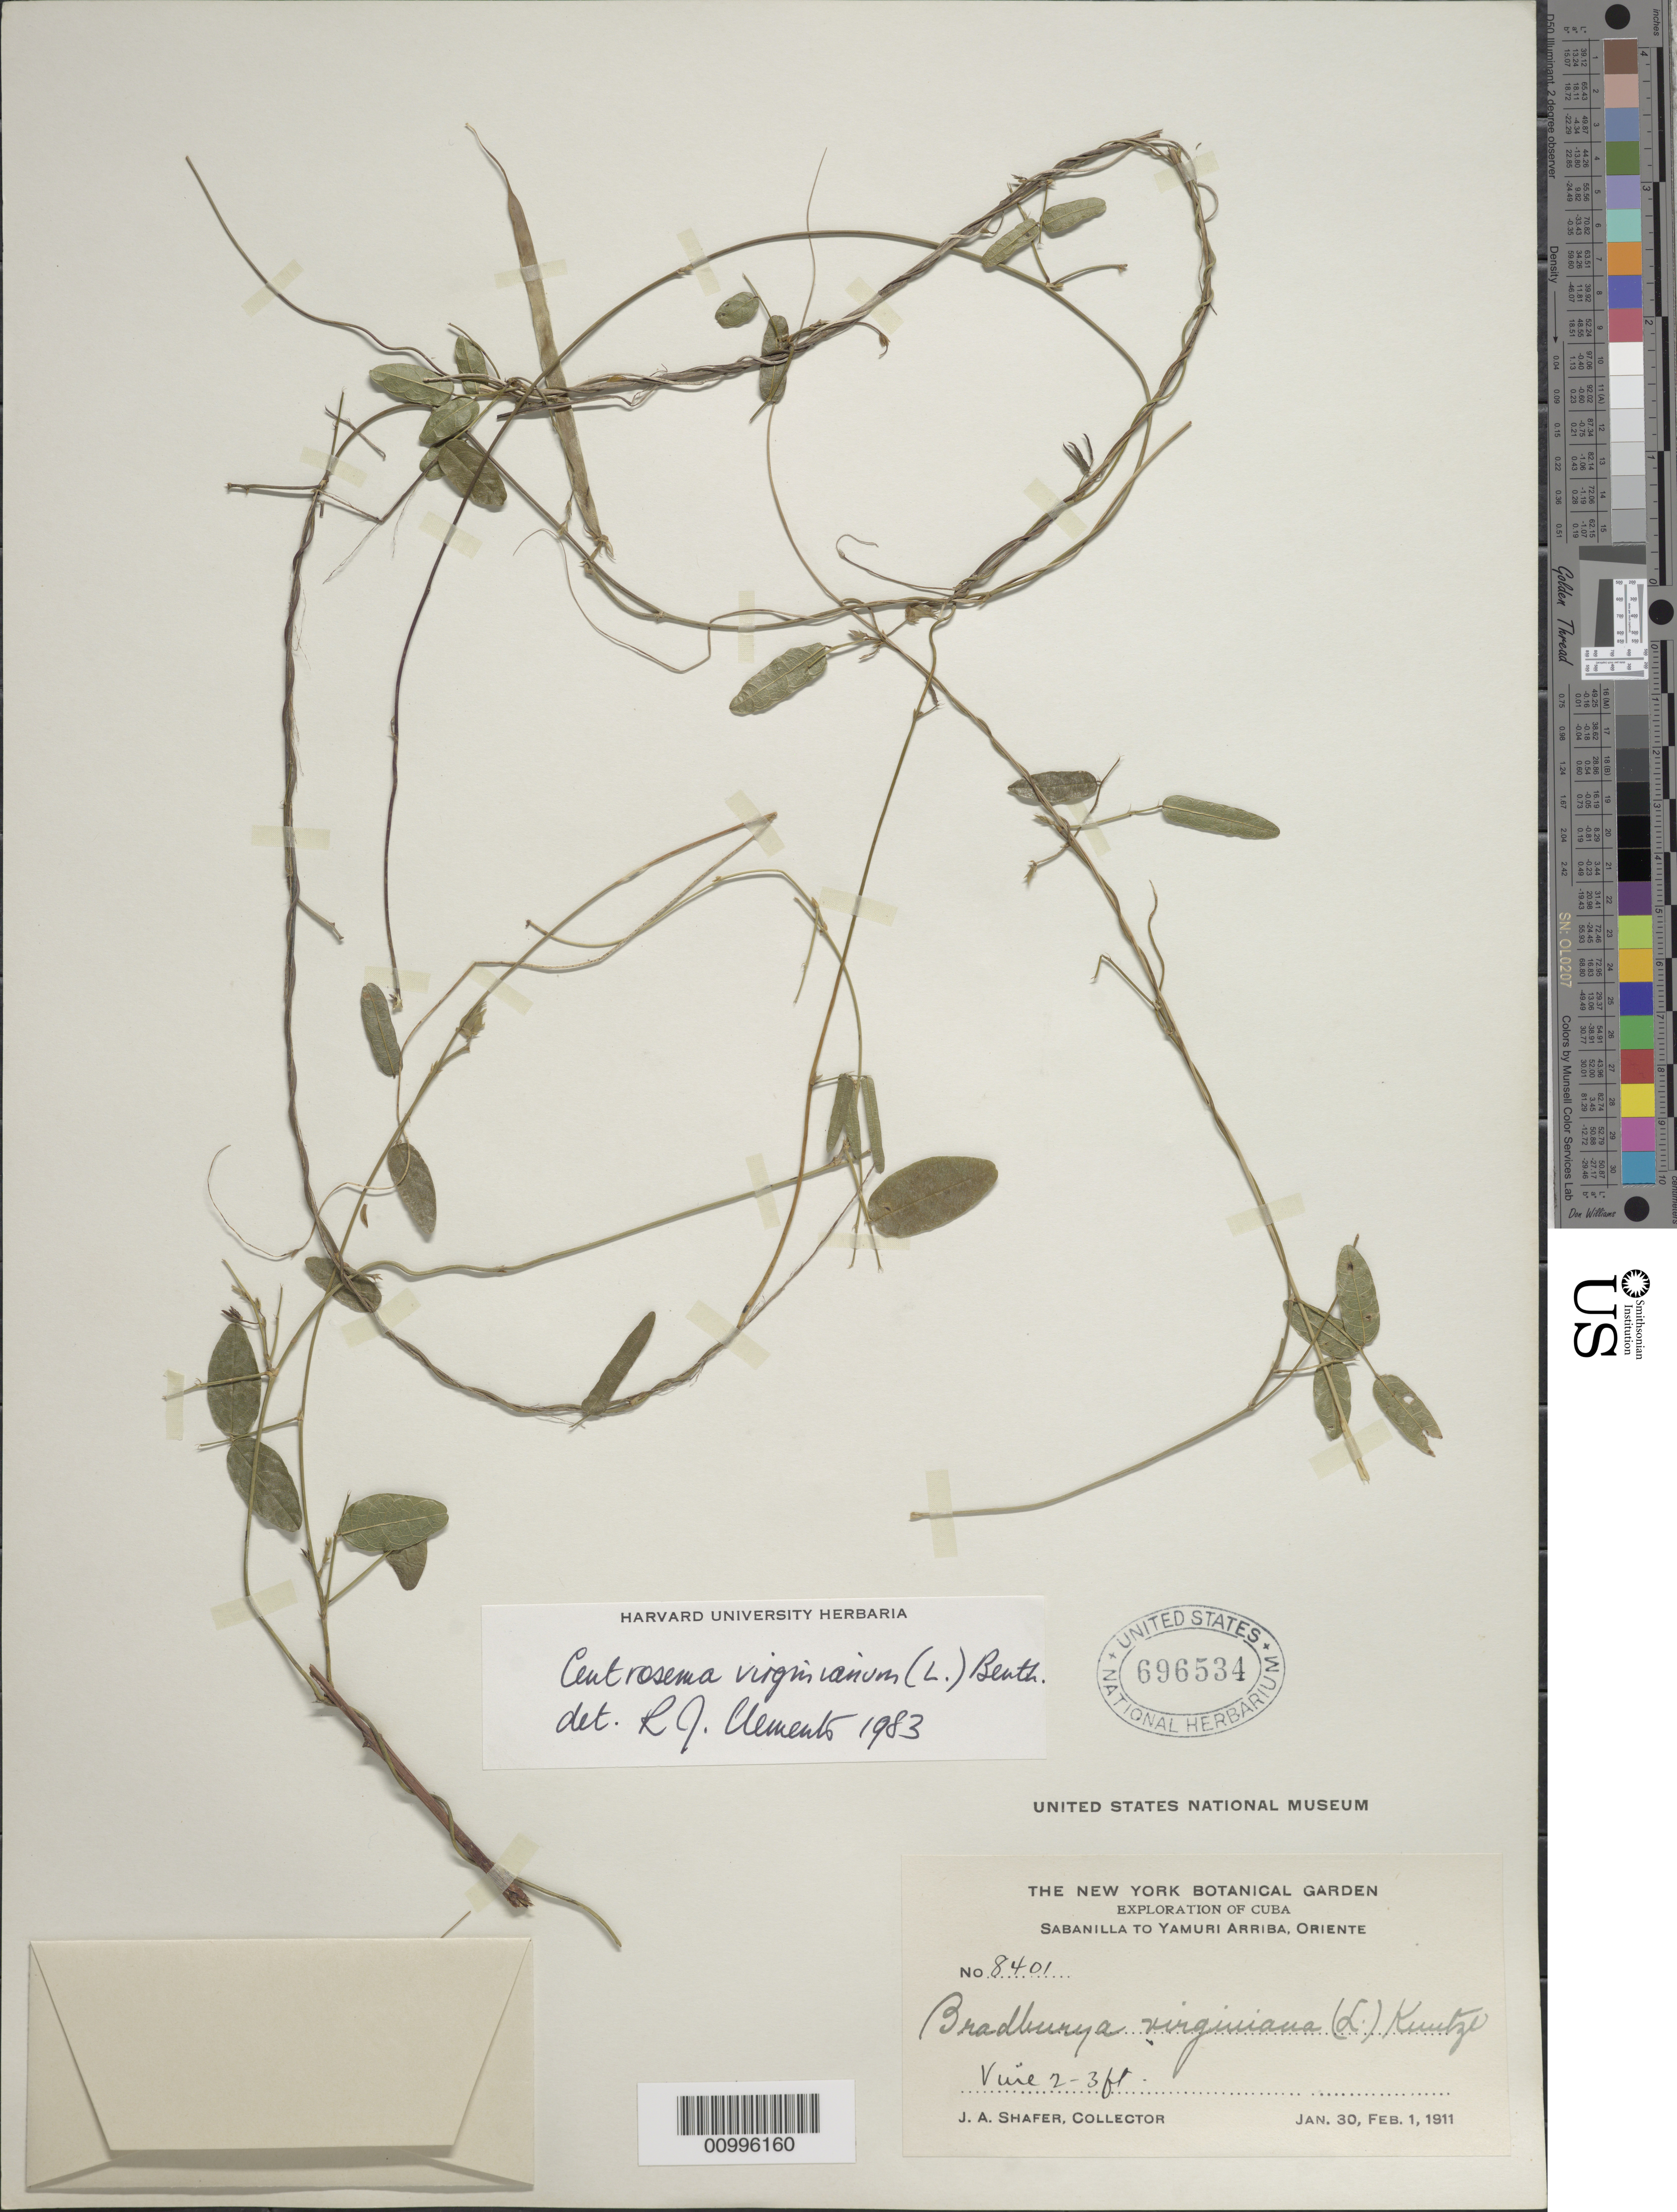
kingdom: Plantae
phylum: Tracheophyta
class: Magnoliopsida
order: Fabales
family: Fabaceae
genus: Centrosema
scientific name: Centrosema virginianum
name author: (L.) Benth.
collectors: J. A. Shafer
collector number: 8401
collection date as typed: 30 Jan 1911 and 01 Feb 1911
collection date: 1911-01-30,1911-02-01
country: Cuba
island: Cuba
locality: Oriente, Sabanilla to Yamuri Arriba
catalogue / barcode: US 696534